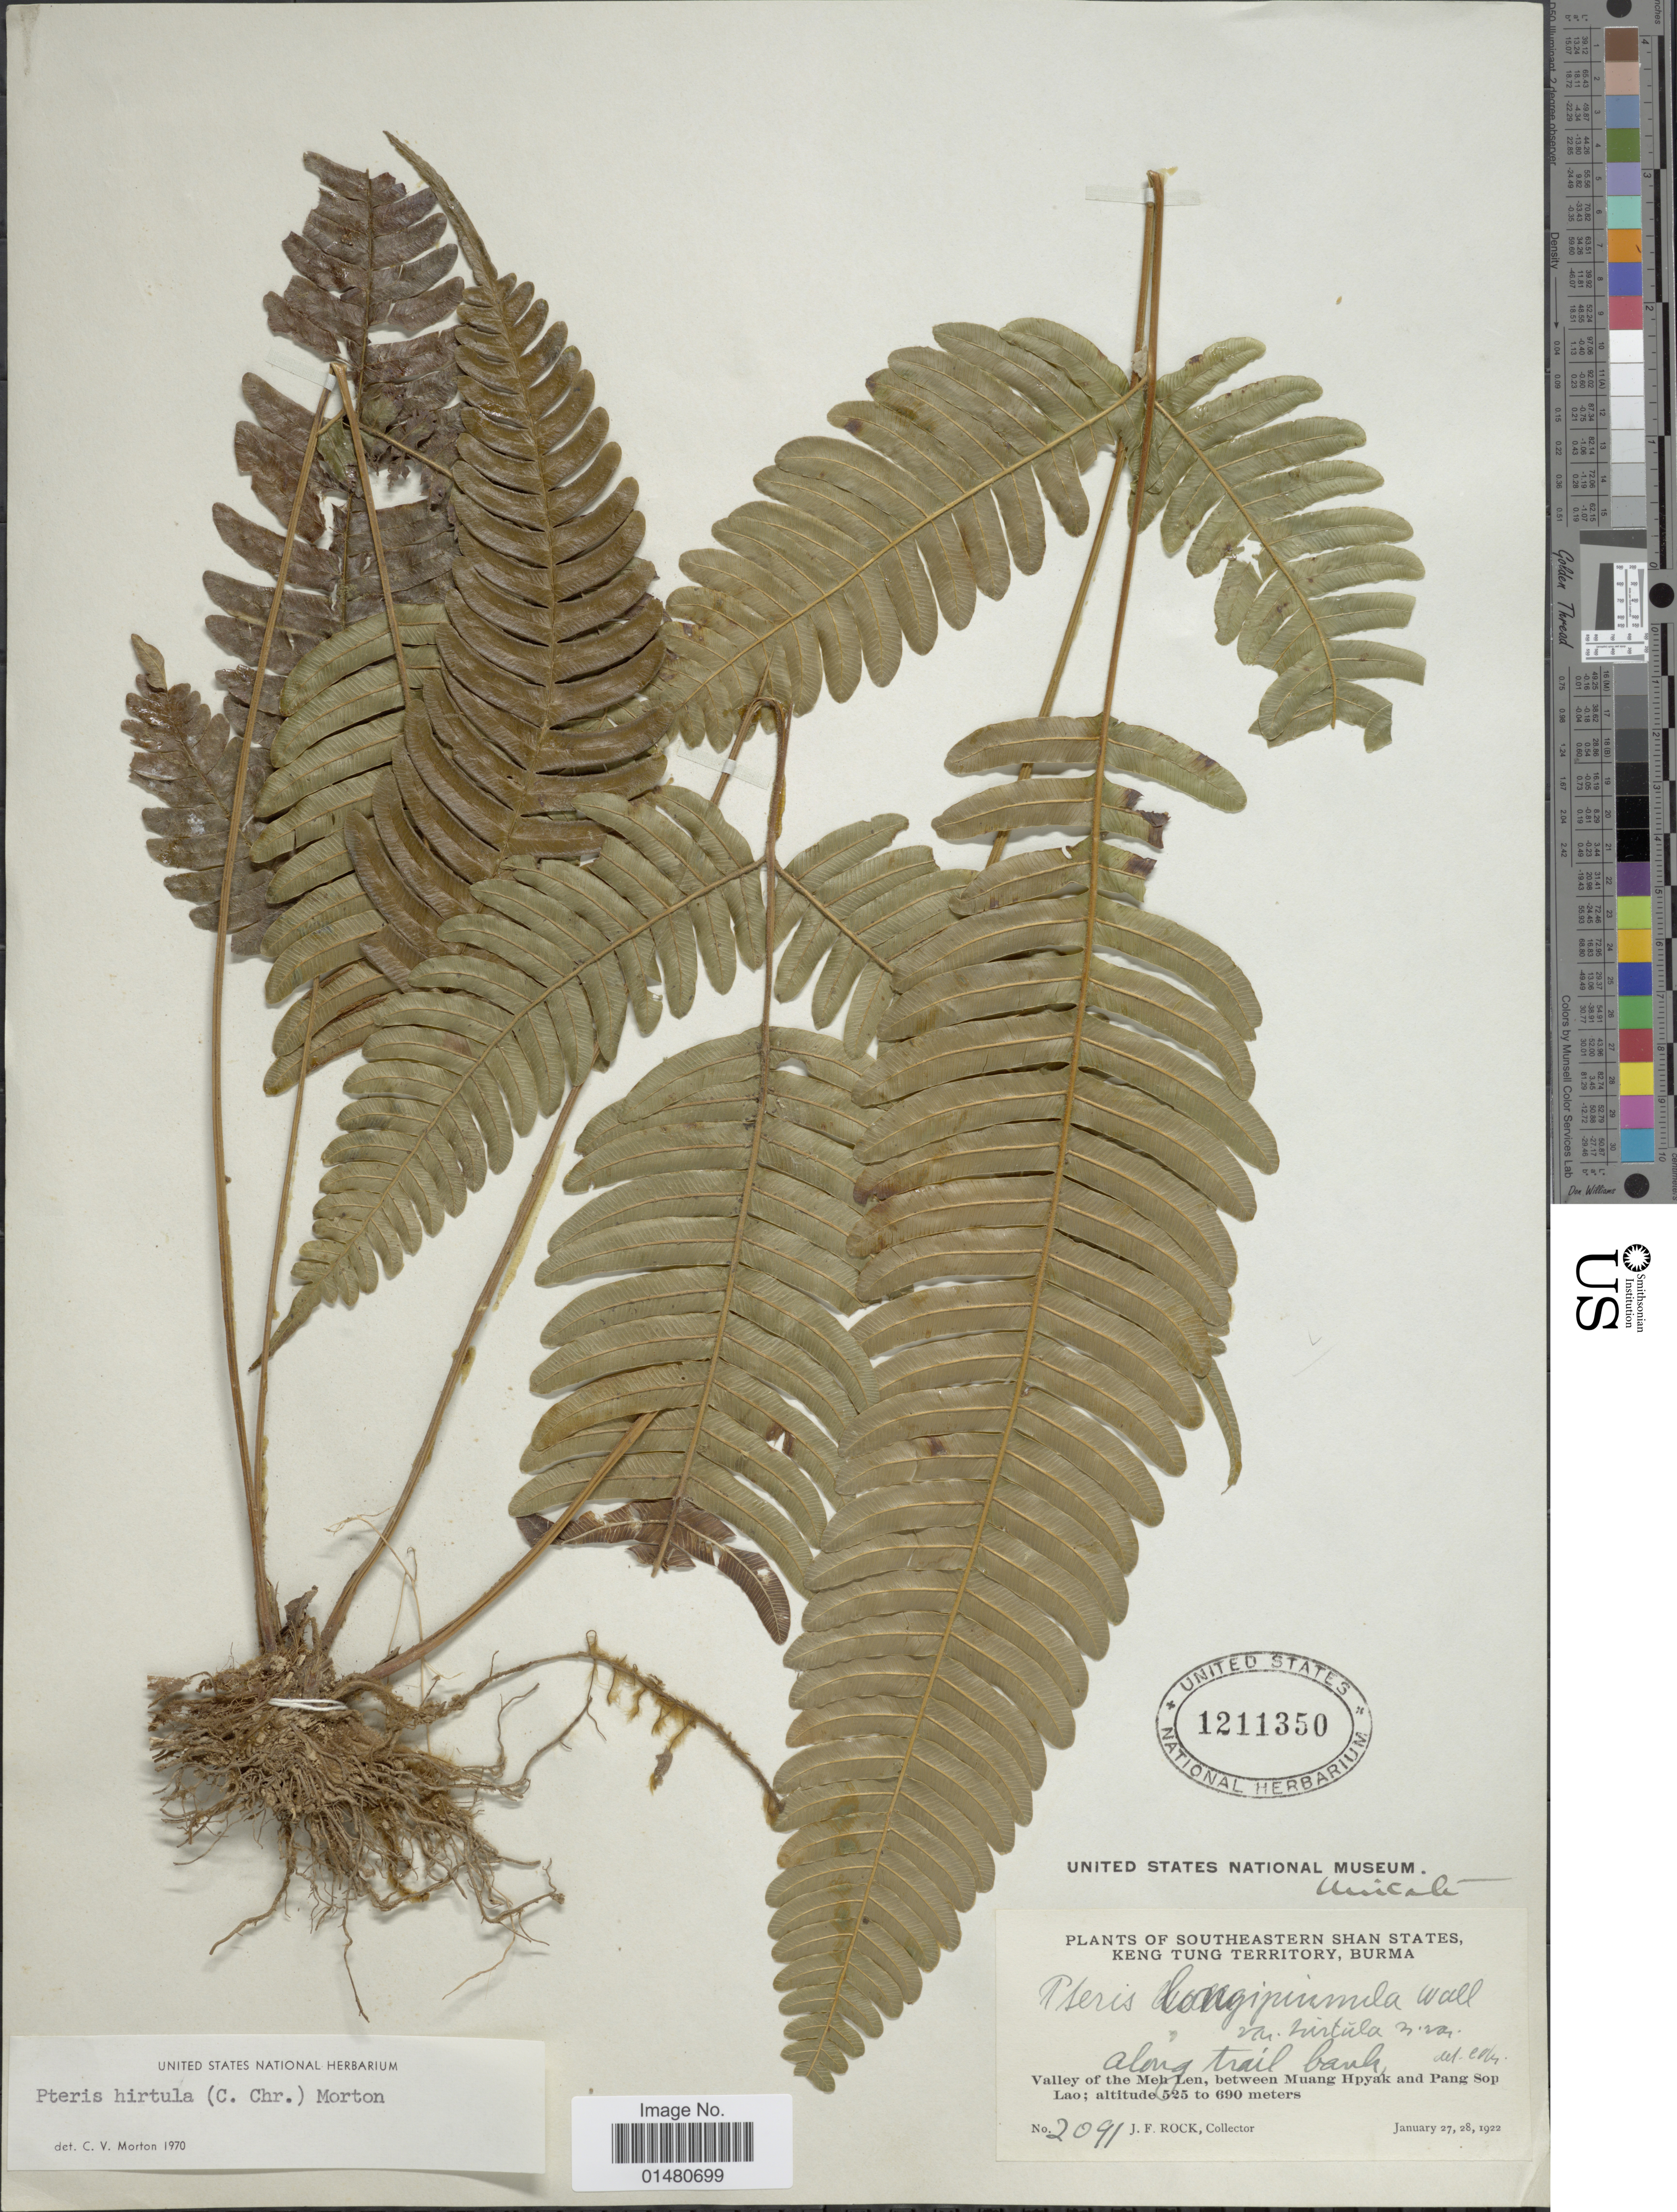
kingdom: Plantae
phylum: Tracheophyta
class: Polypodiopsida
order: Polypodiales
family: Pteridaceae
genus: Pteris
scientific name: Pteris hirtula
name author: (C. Chr.) C.V. Morton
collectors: J. Rock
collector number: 2091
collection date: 1922-01-27/1922-01-28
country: Myanmar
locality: Southeastern Shan States, Keng Tung Territory, Valley of the Meh Len, between Muang Hpyak and Pang Sop Lao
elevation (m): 525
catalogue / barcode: US 1211350